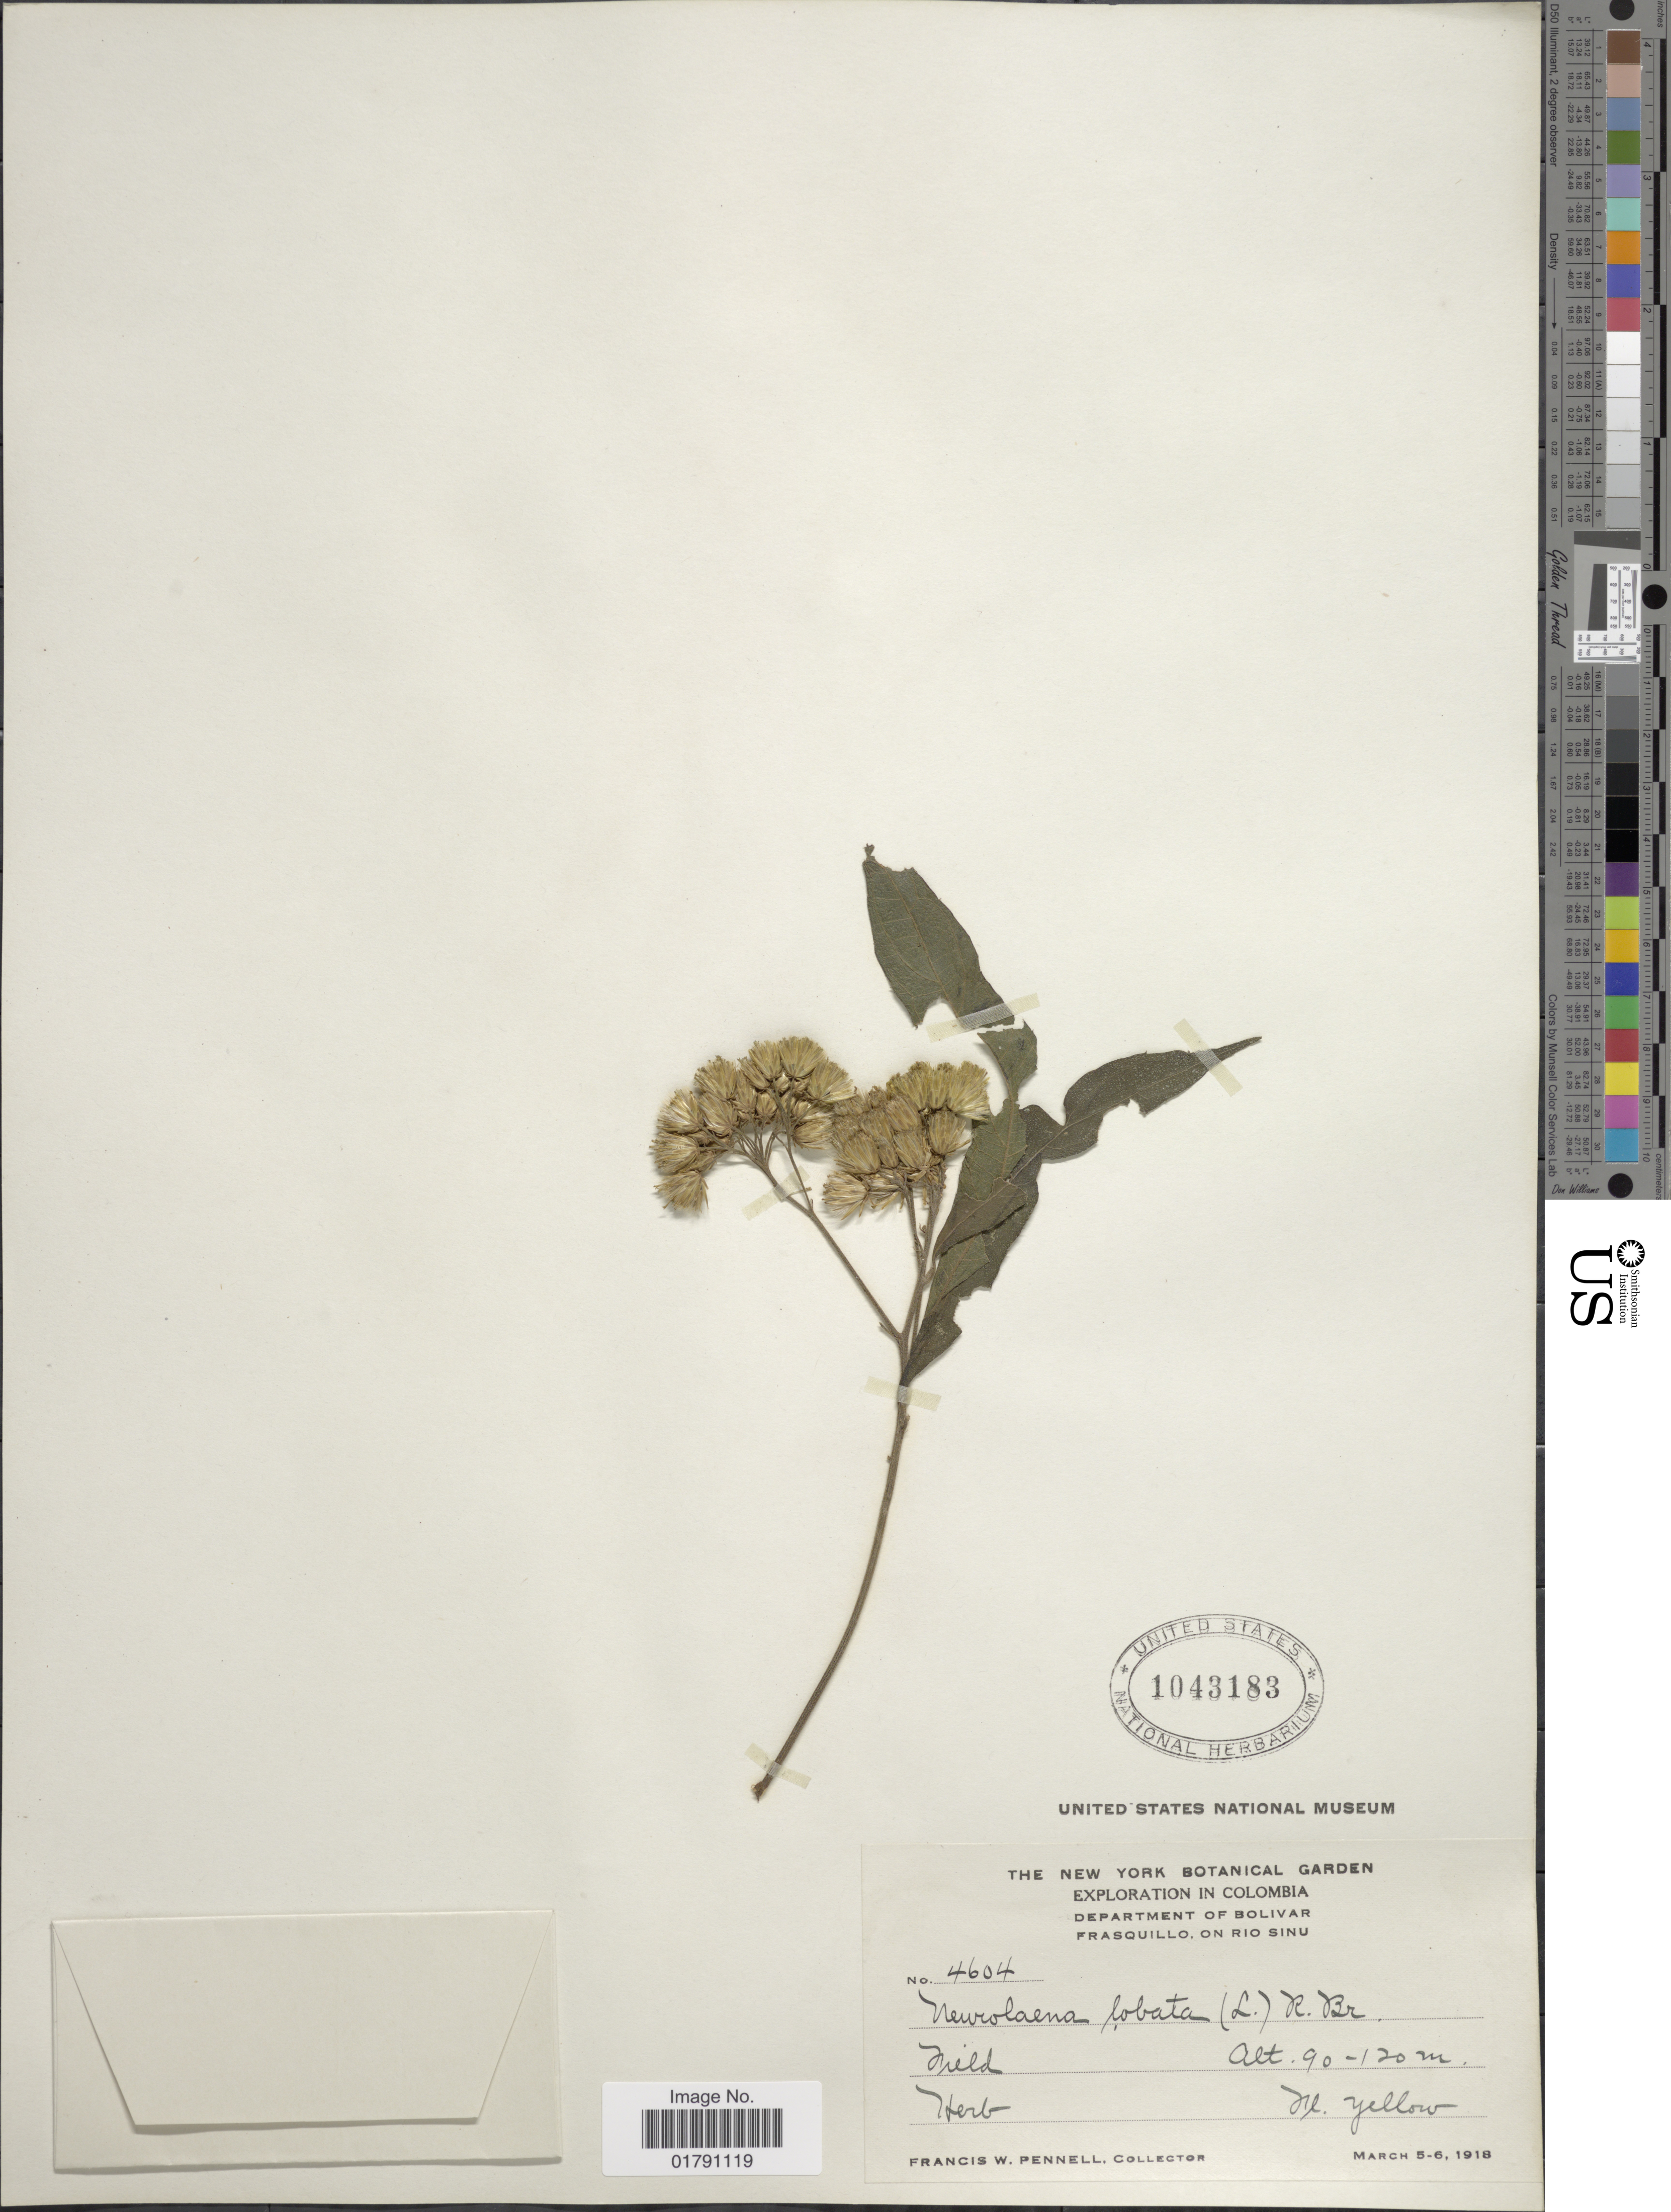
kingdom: Plantae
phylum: Tracheophyta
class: Magnoliopsida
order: Asterales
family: Asteraceae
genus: Neurolaena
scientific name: Neurolaena lobata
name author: (L.) R. Br. ex Cass.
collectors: F. W. Pennell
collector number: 4604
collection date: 1918-03-05/1918-03-06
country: Colombia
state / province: Bolívar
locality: Frasquillo, on Rio Sinu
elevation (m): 90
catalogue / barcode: US 1043183